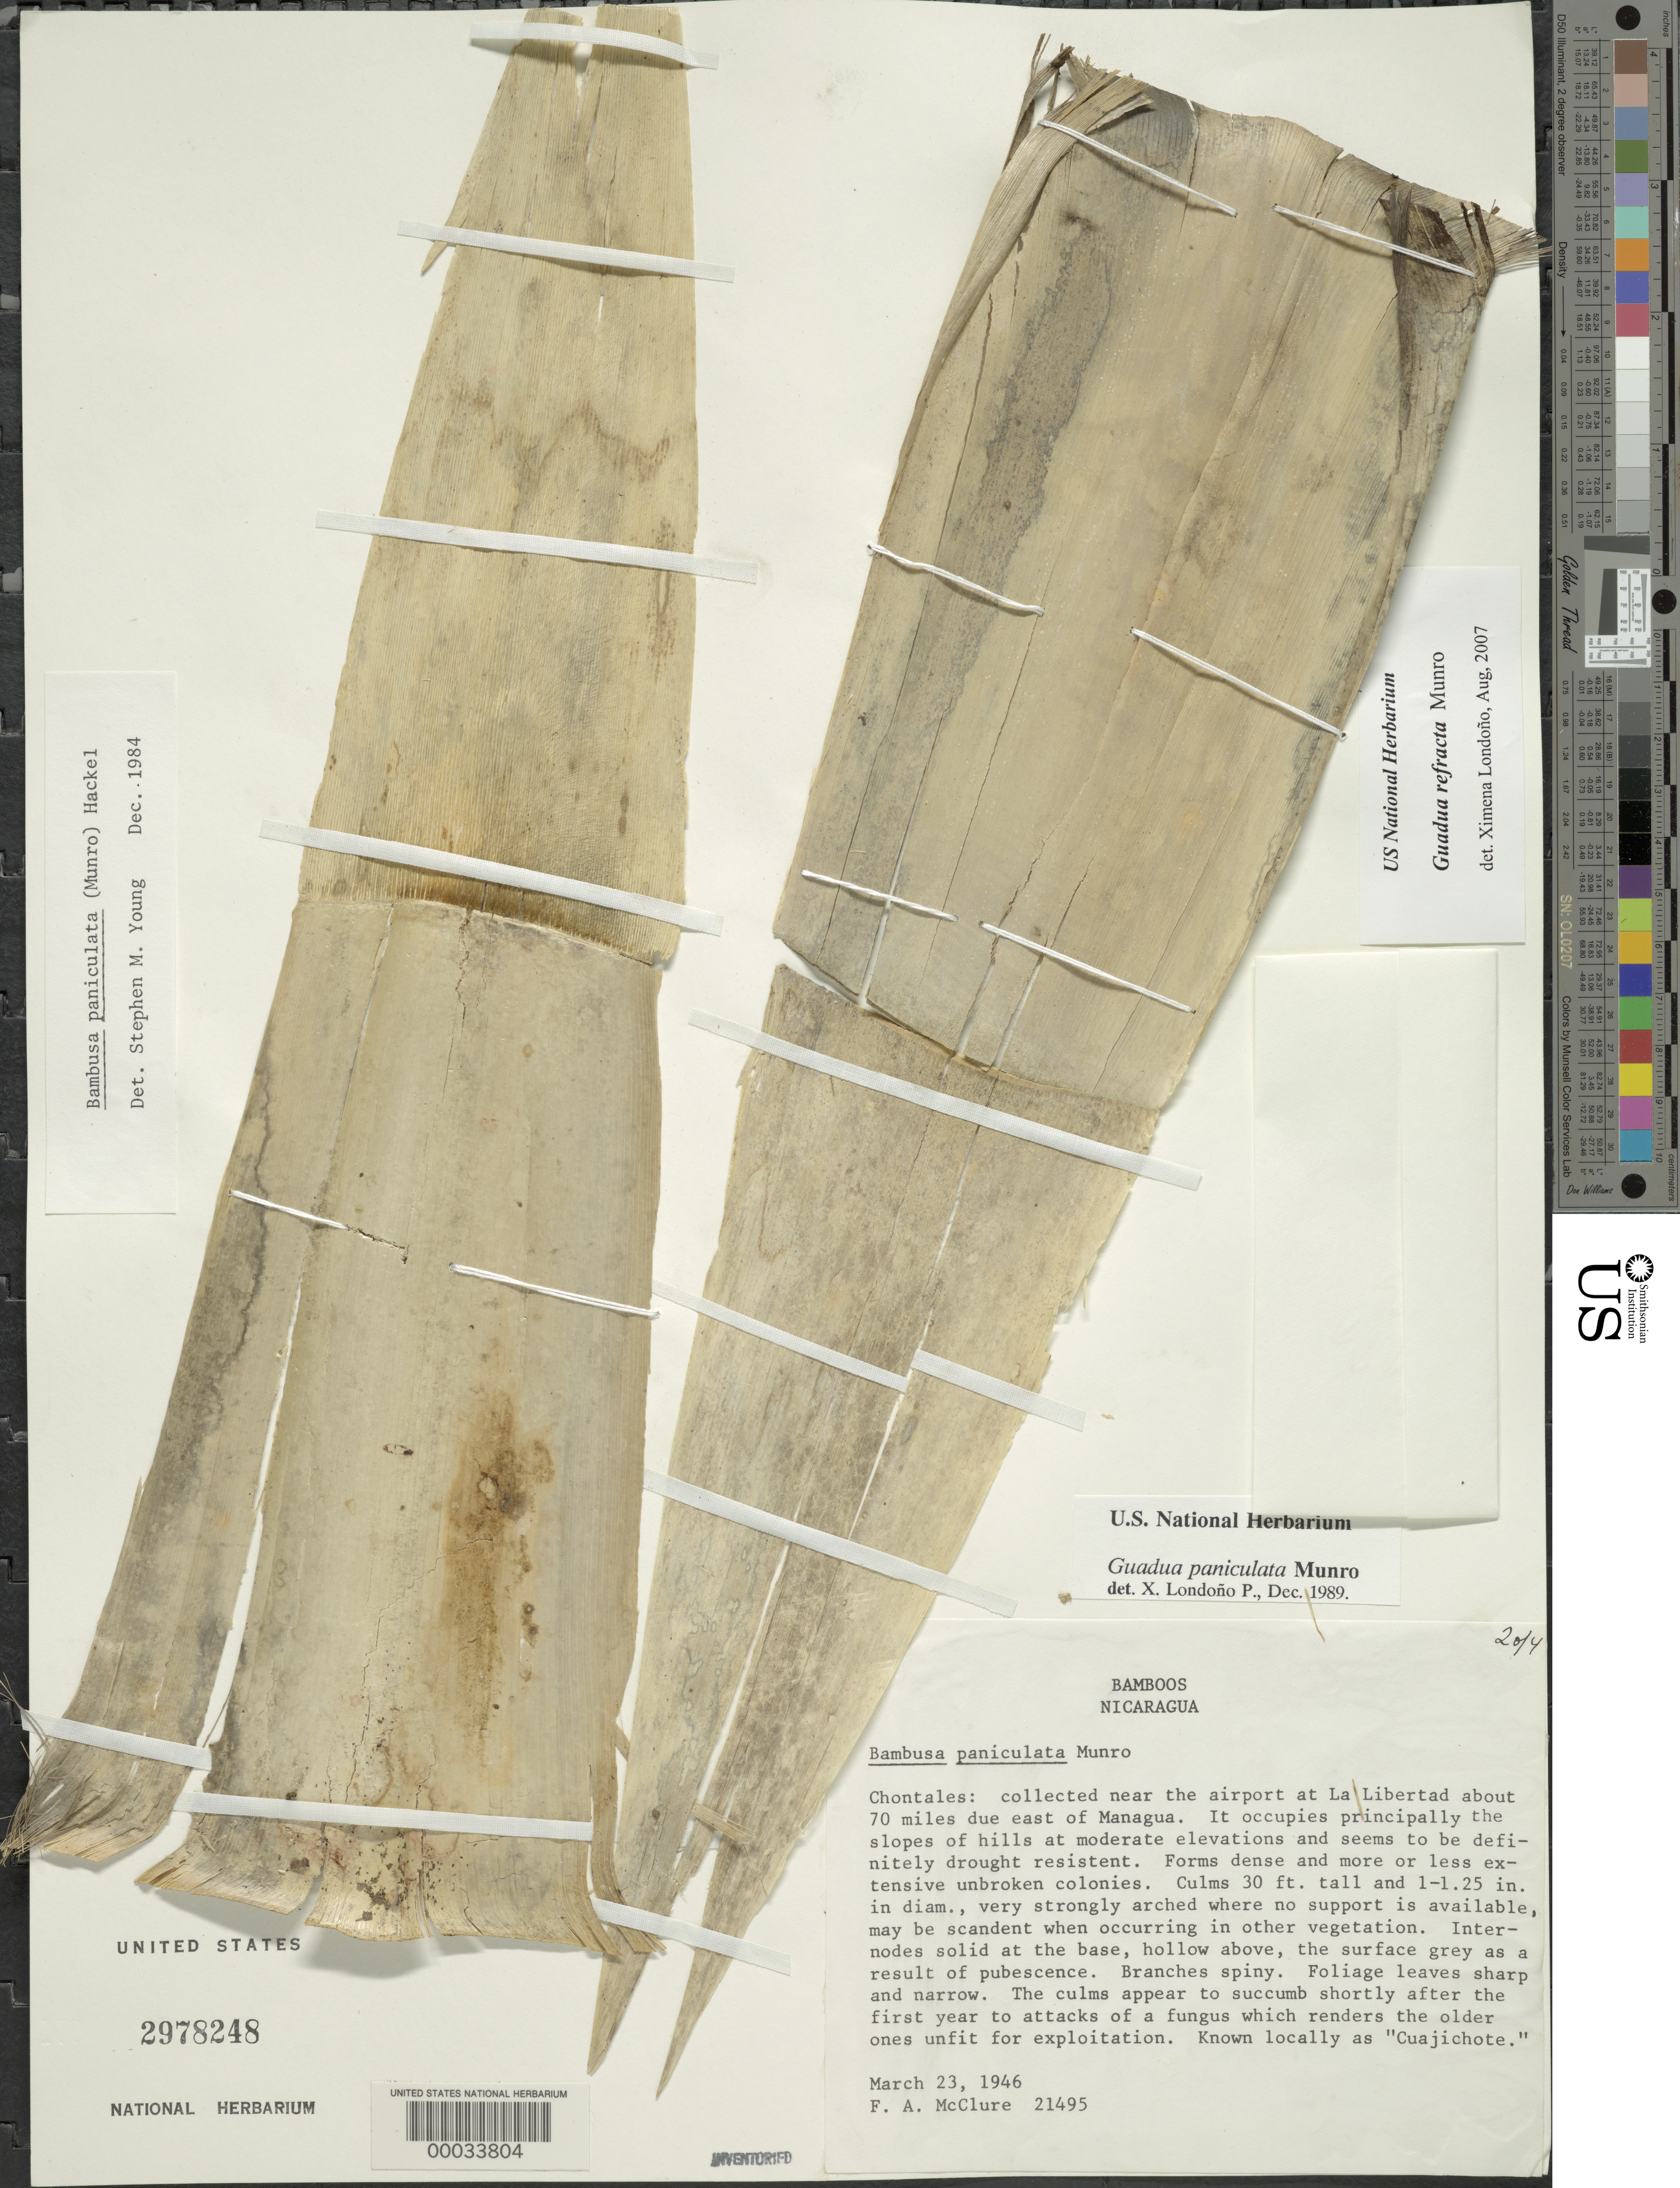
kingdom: Plantae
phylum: Tracheophyta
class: Liliopsida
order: Poales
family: Poaceae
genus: Guadua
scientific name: Guadua refracta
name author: Munro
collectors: F. A. McClure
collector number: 21495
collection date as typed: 23 Mar 1946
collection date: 1946-03-23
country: Nicaragua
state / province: Chontales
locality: Near the airport at la libertad about 70 mi due e of managua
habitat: Slopes of hills at moderate elevations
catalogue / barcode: US 2978248